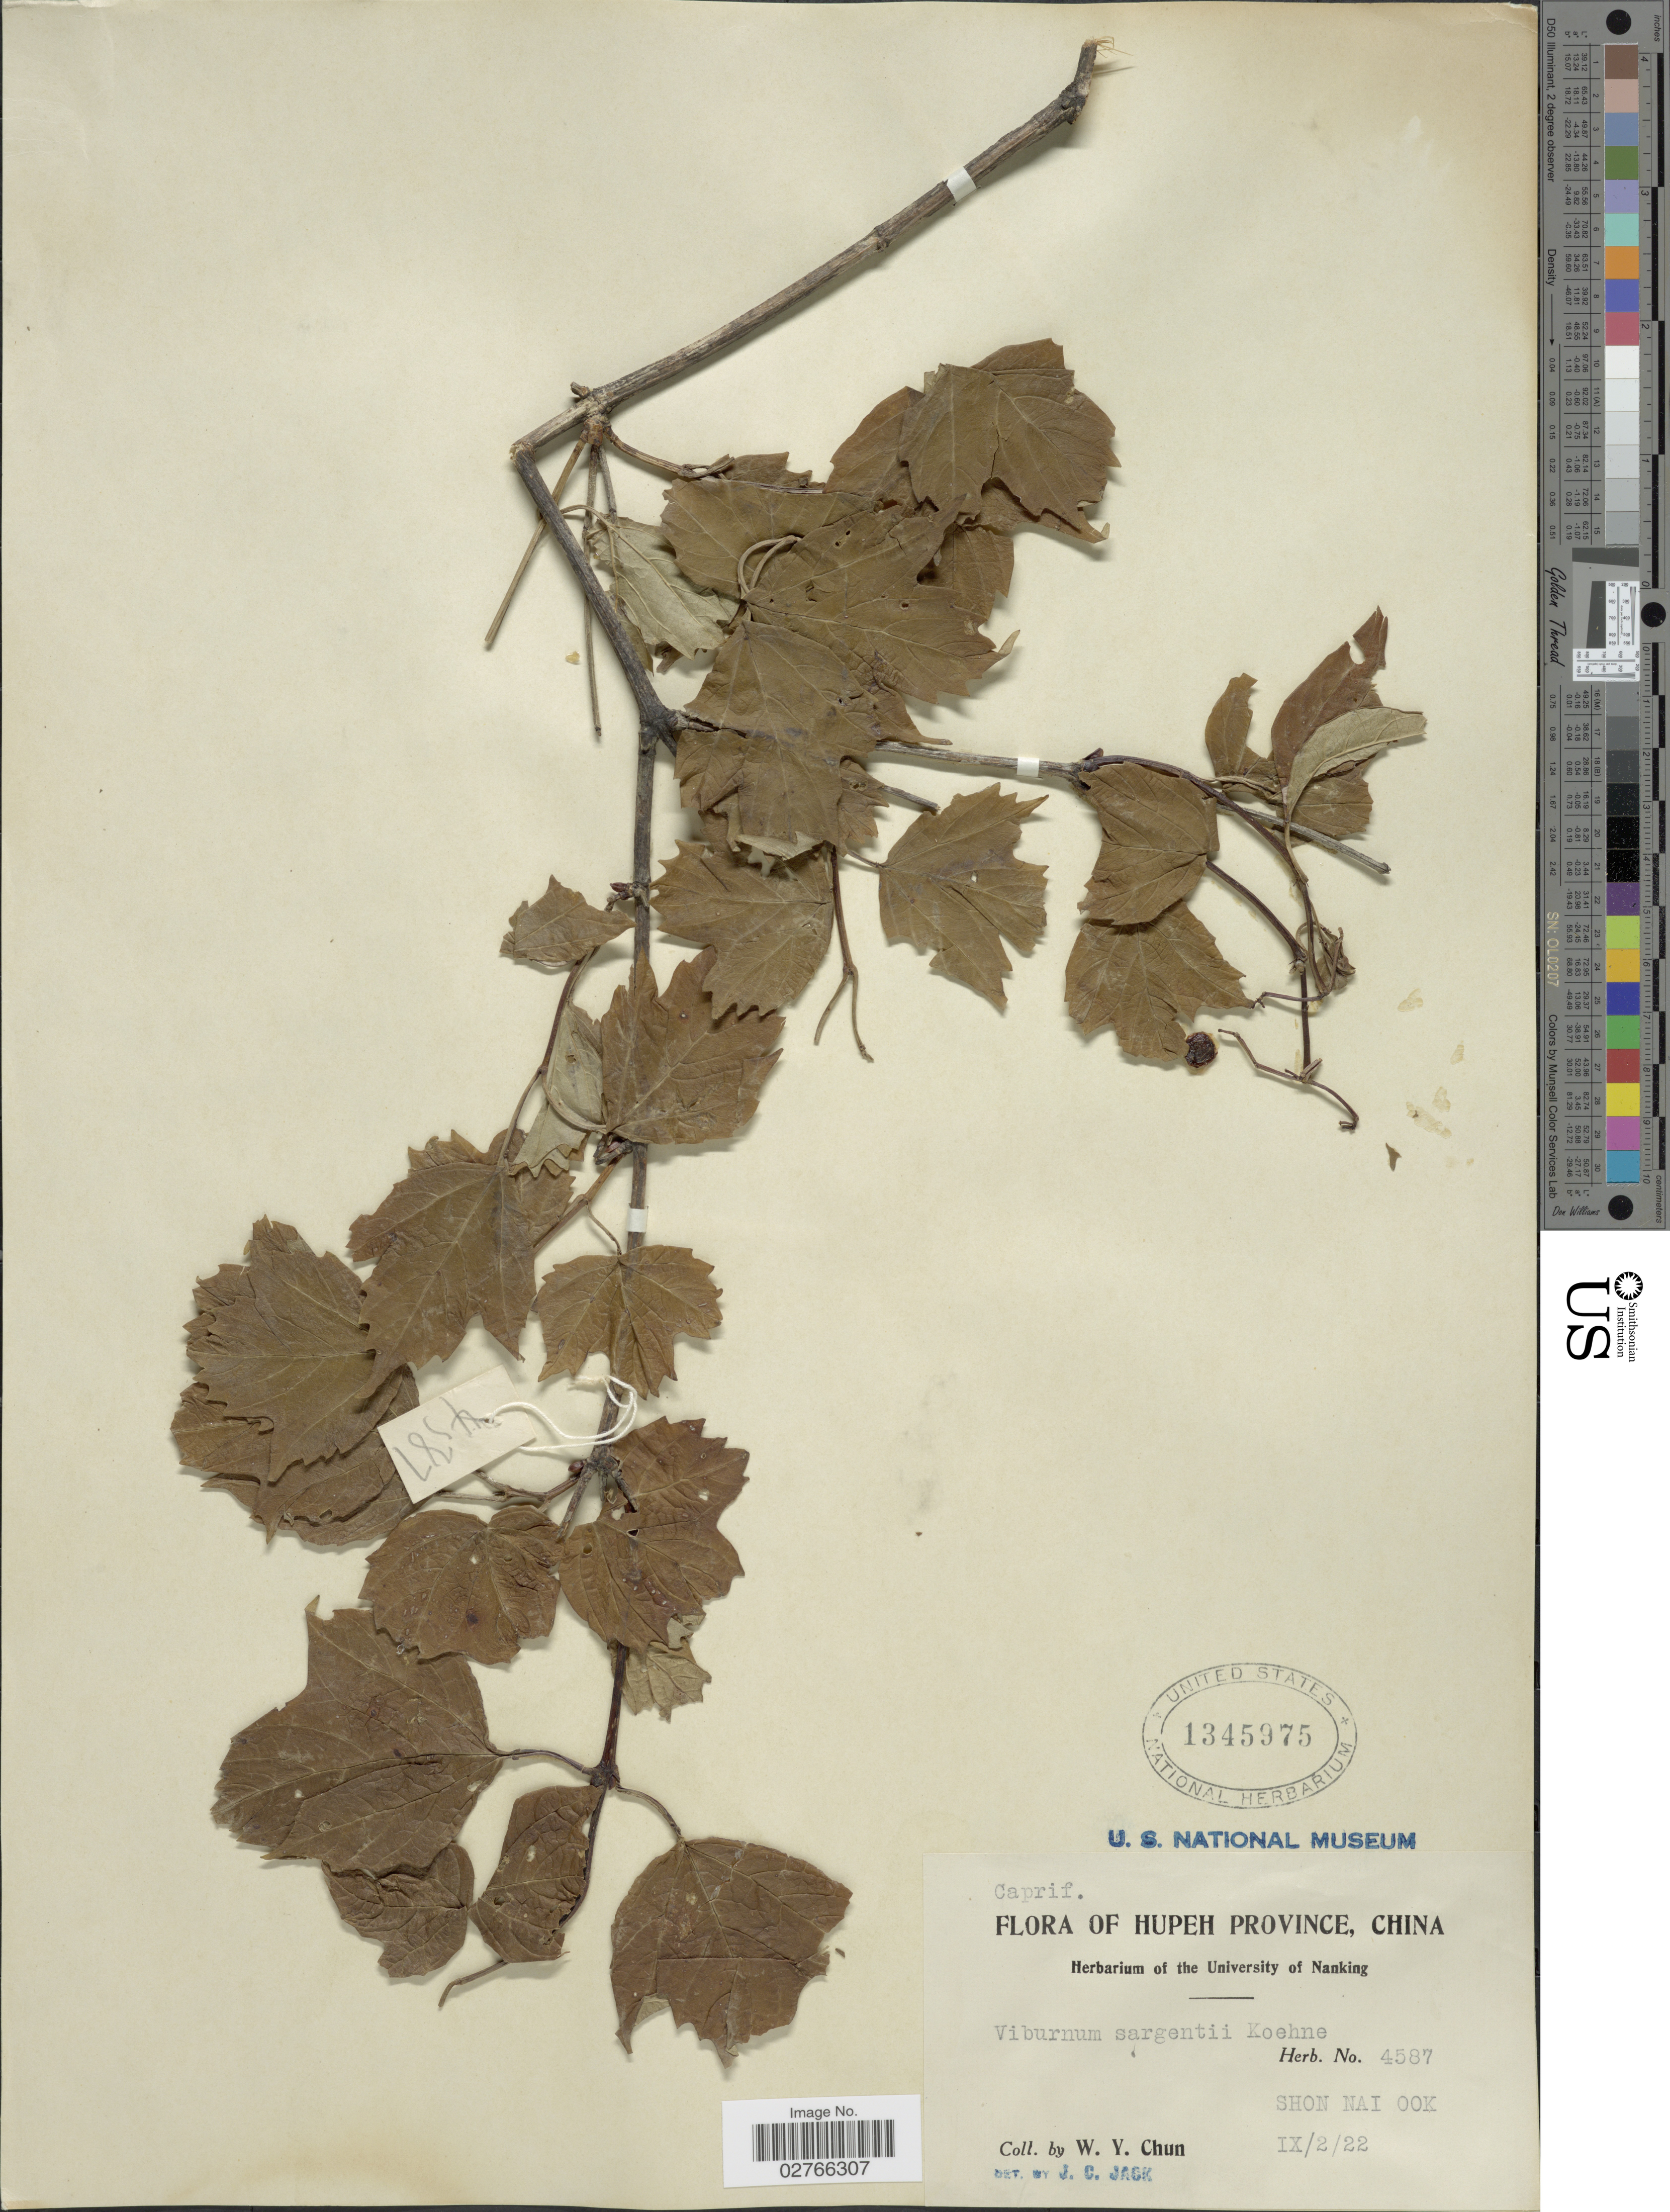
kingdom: Plantae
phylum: Tracheophyta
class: Magnoliopsida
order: Dipsacales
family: Viburnaceae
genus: Viburnum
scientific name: Viburnum opulus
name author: L.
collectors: W. Y. Chun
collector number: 4587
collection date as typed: Transcribed d/m/y: 2/9/22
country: China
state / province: Hubei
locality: Hupeh Province, Shon Nai Ook.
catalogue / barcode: US 1345975